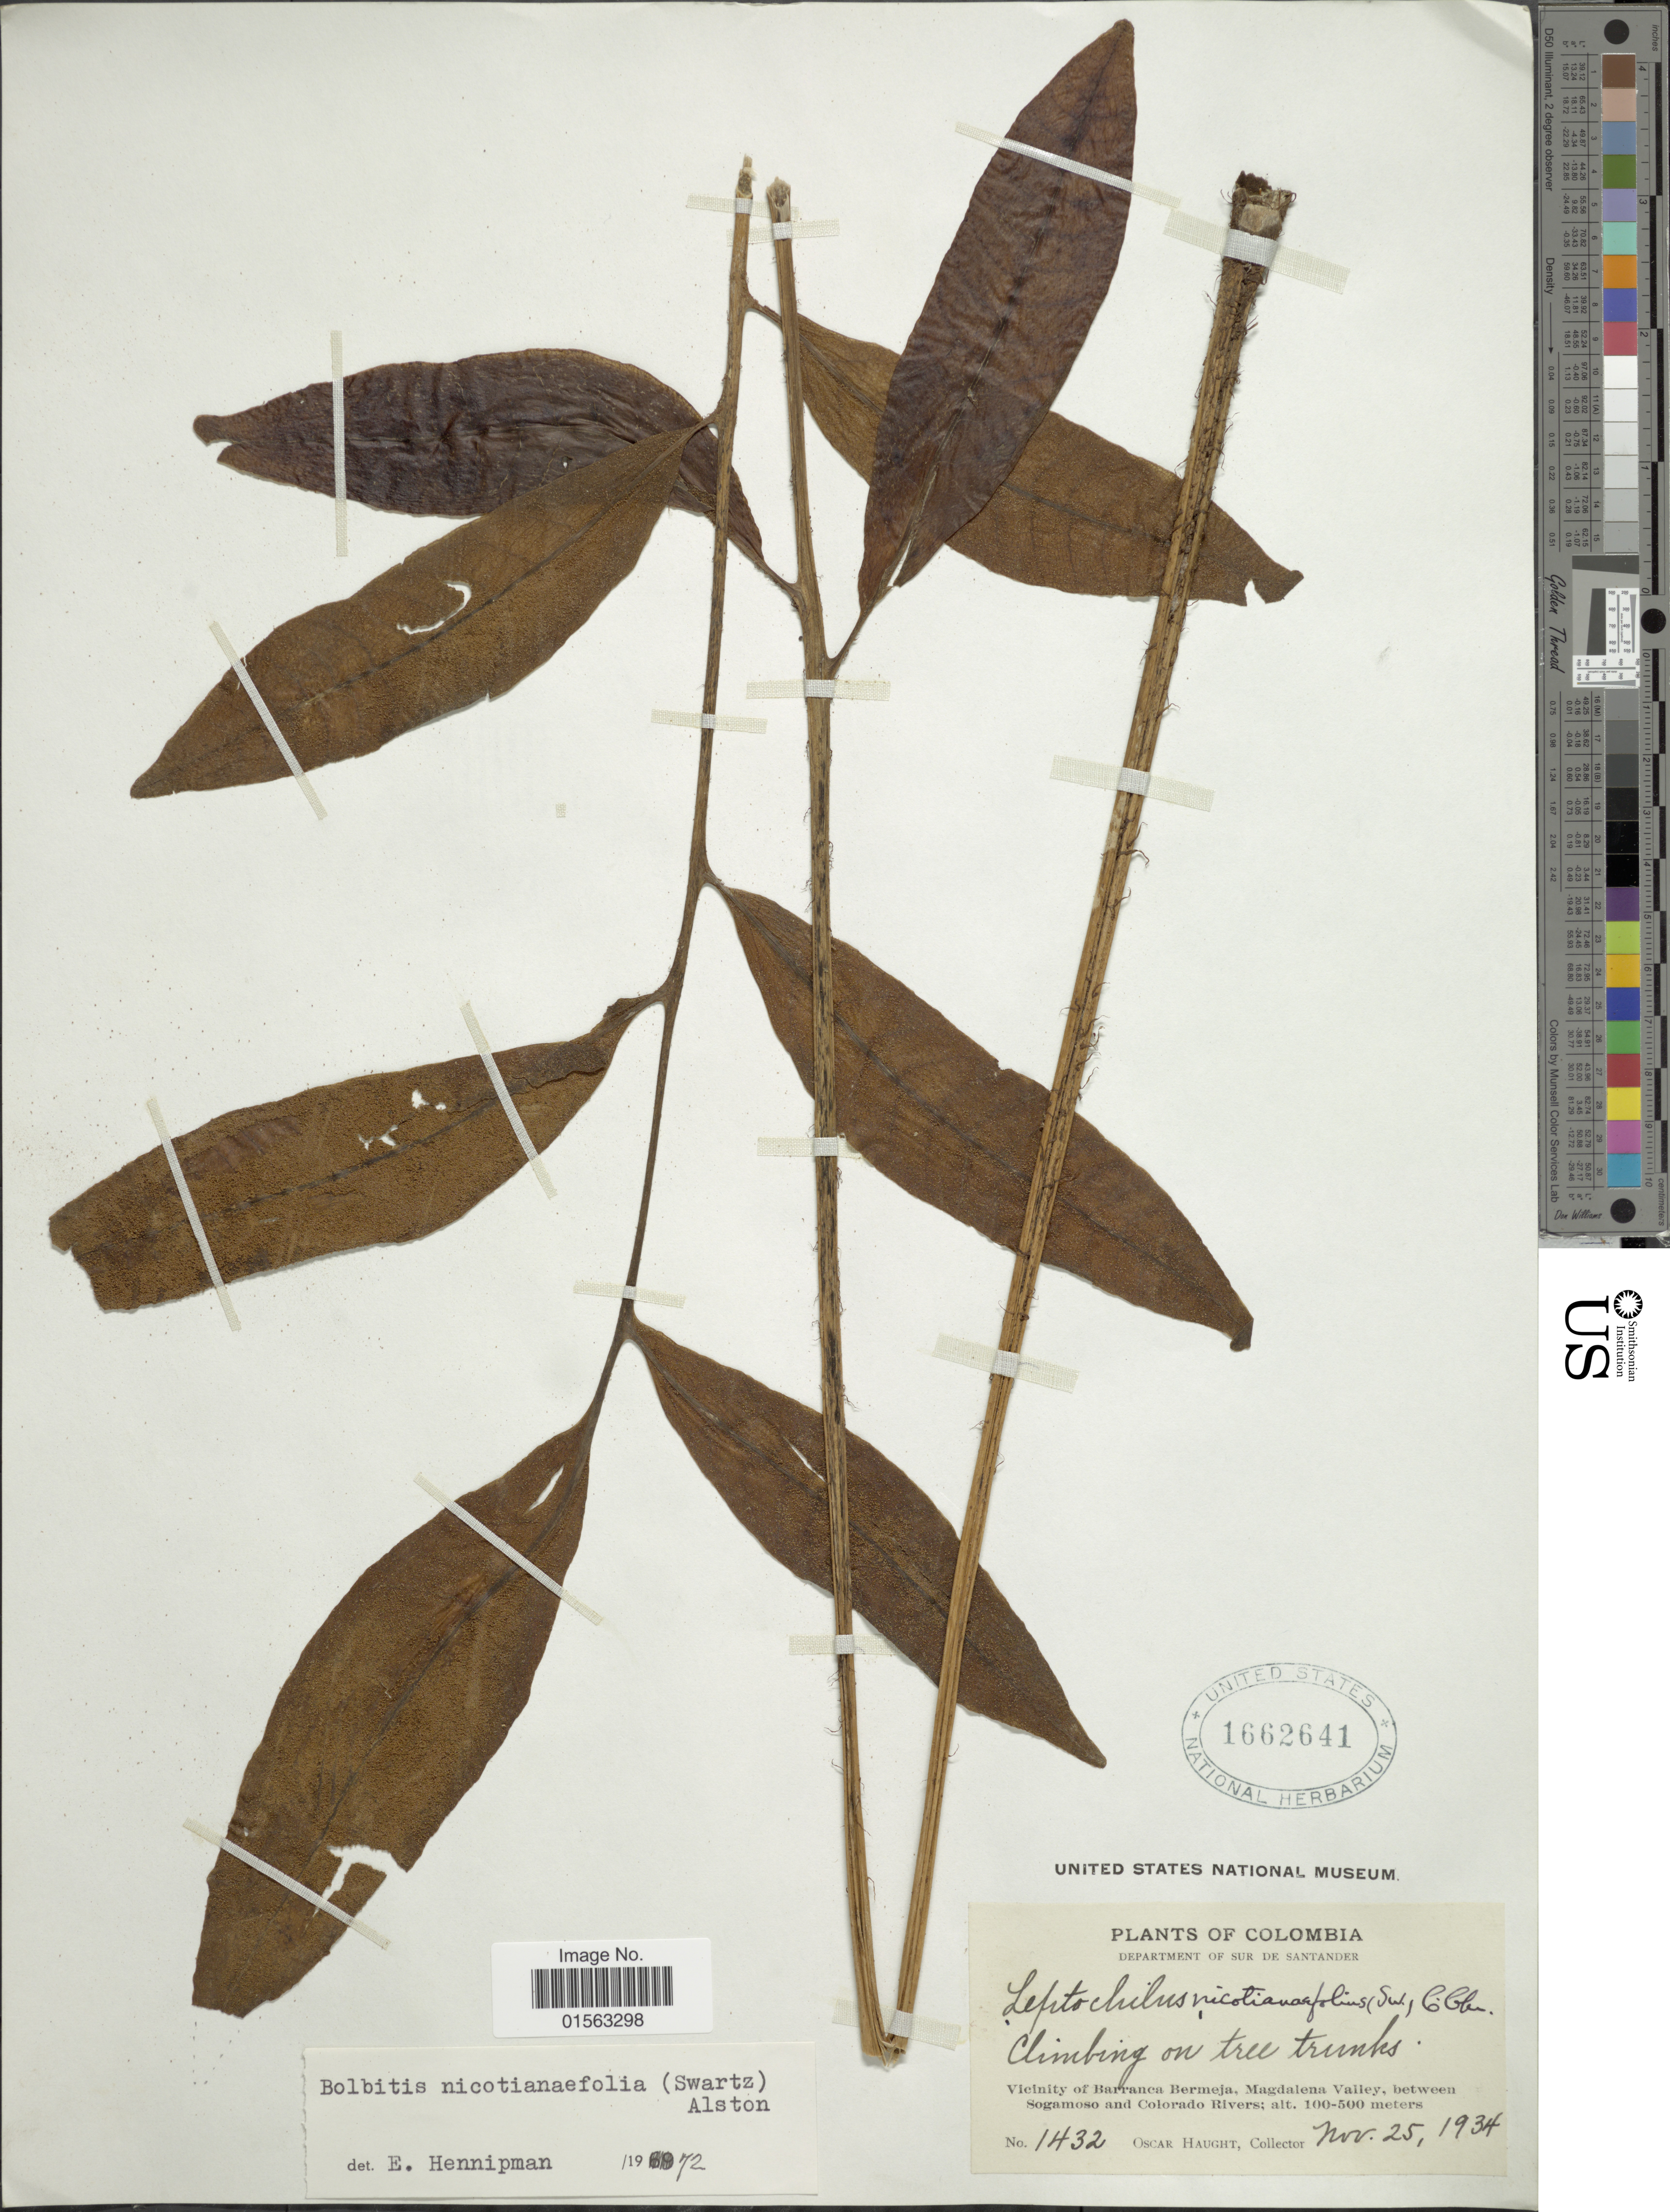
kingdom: Plantae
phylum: Tracheophyta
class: Polypodiopsida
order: Polypodiales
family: Dryopteridaceae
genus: Mickelia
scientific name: Mickelia nicotianifolia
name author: (Sw.) R.C. Moran et al.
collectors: O. L. Haught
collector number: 1432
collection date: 1934-11-25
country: Colombia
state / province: Santander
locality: Colombia, Department of Sur de Santander, Vicinity of Barranca Bermeja, Magdalena Valley, between Sogamoso and Colorado Rivers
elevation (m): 100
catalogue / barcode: US 1662641